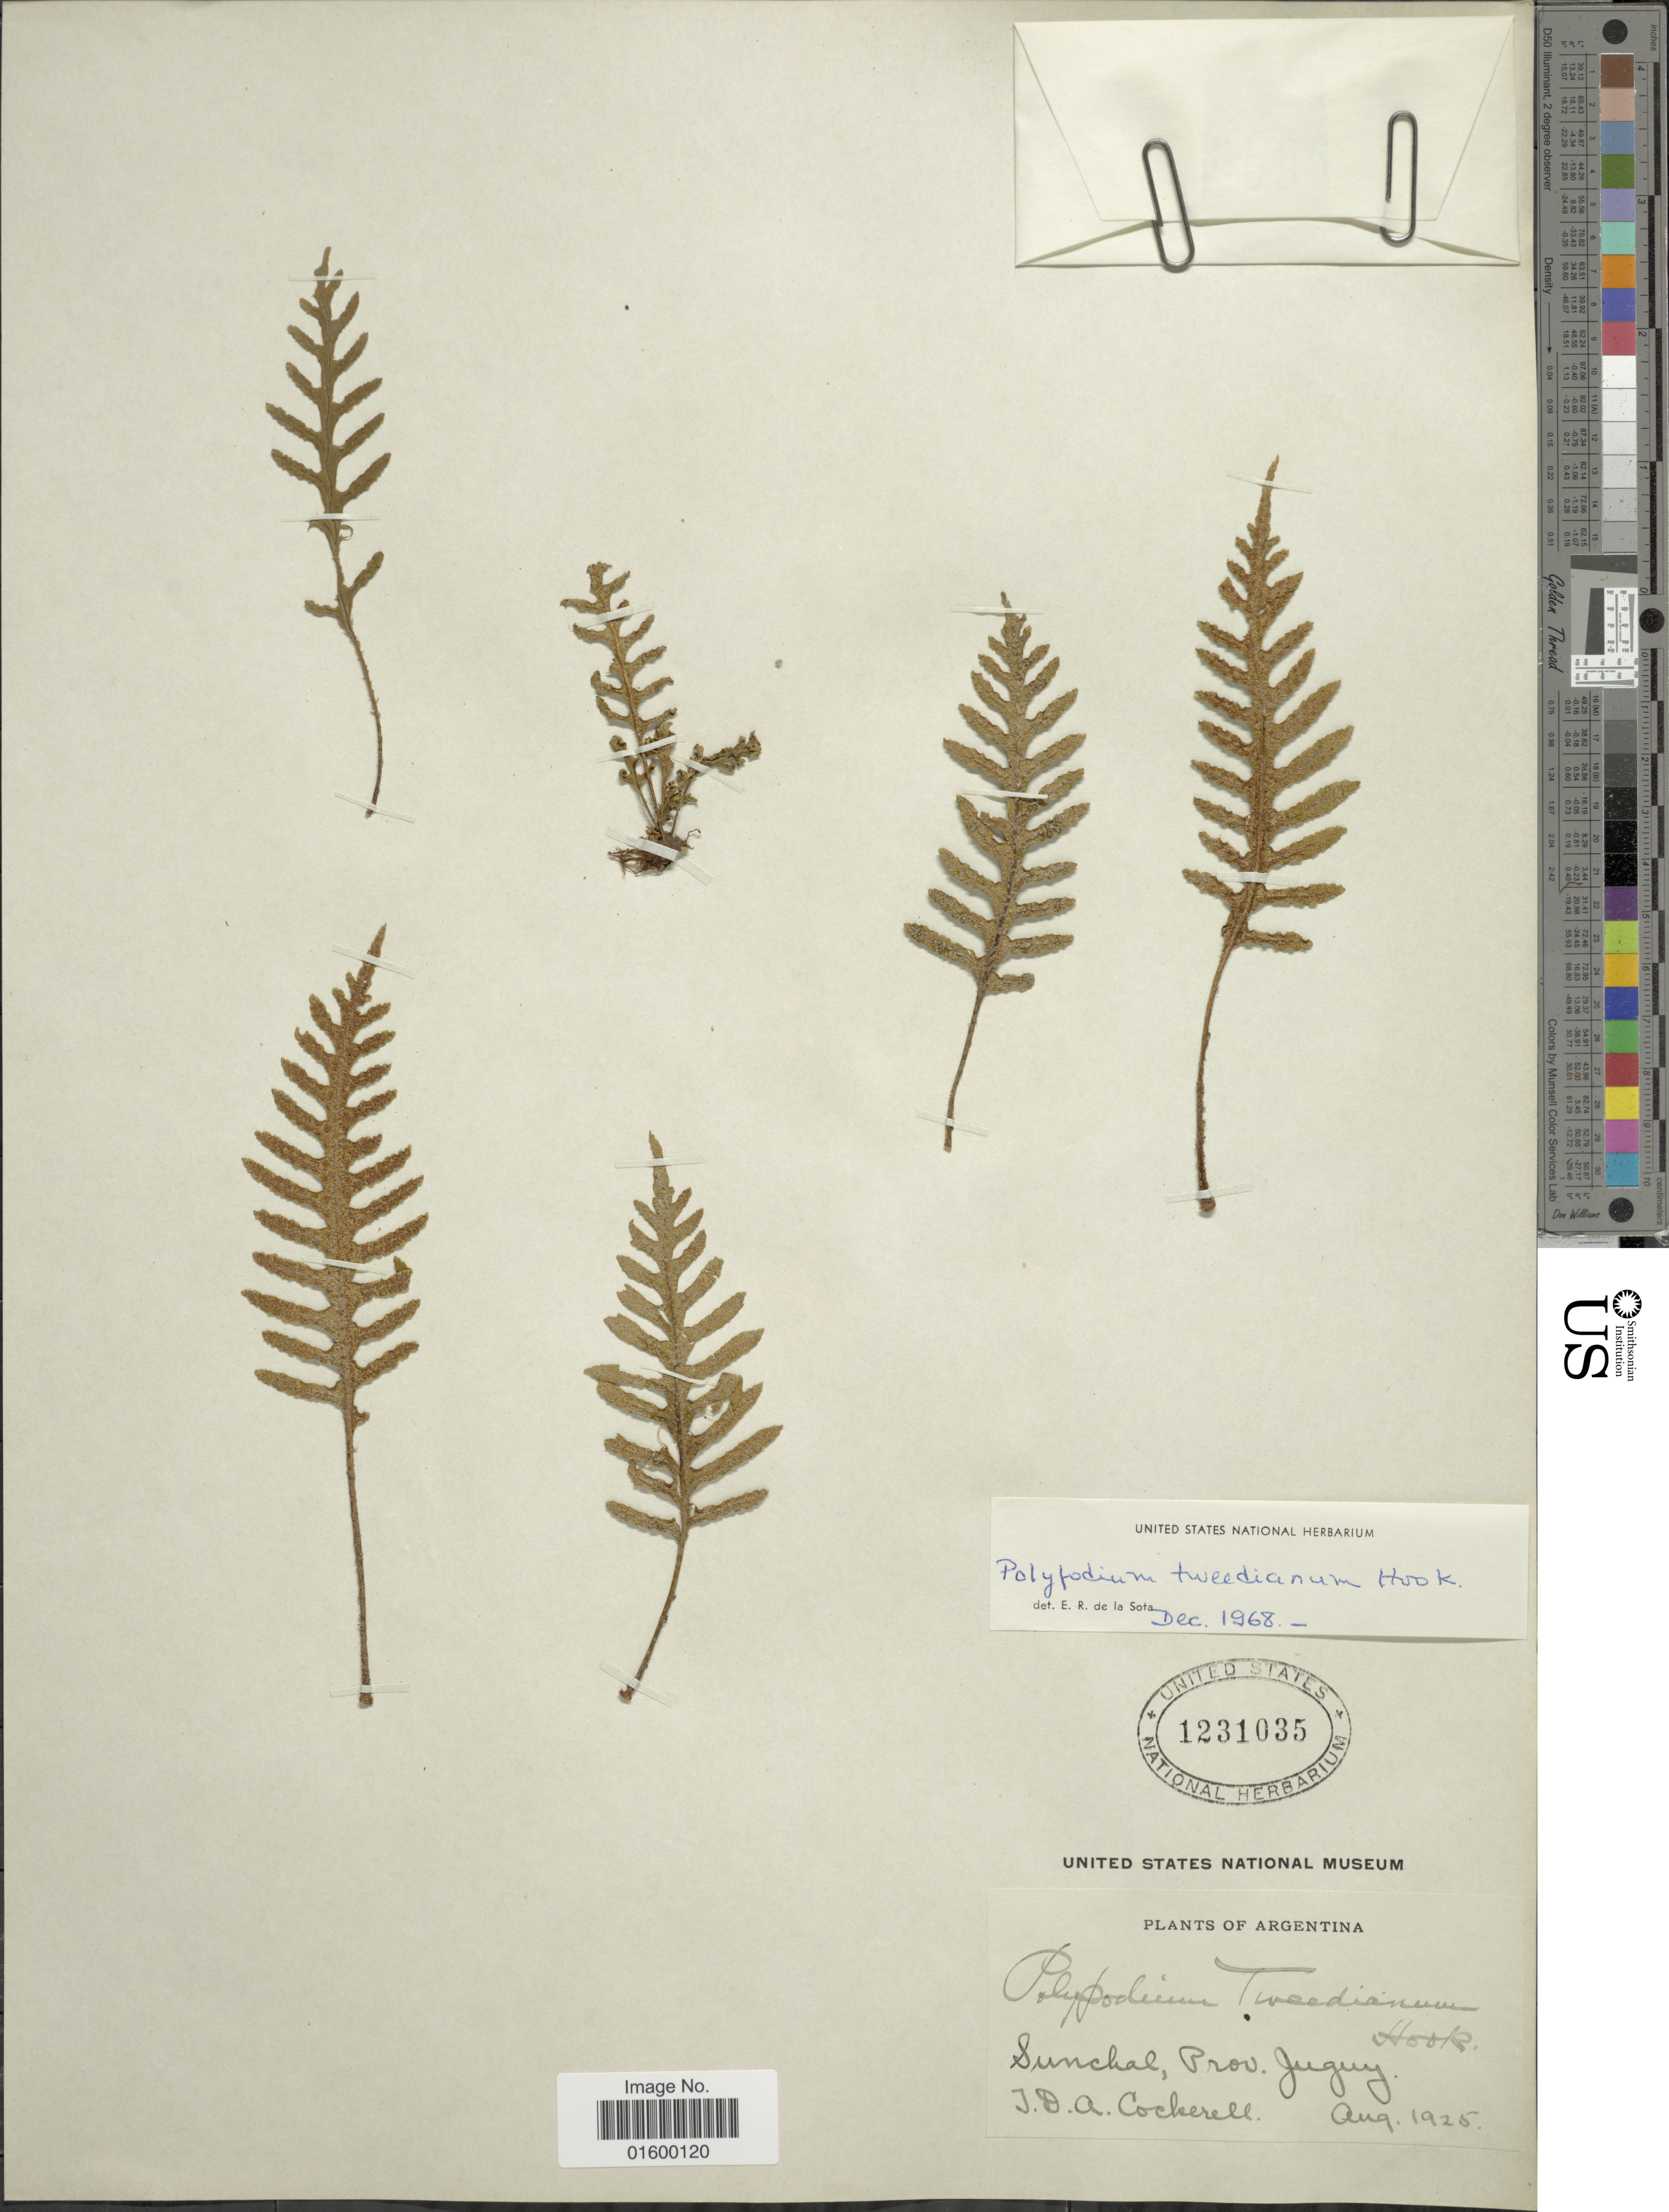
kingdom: Plantae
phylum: Tracheophyta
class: Polypodiopsida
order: Polypodiales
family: Polypodiaceae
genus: Pleopeltis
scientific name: Pleopeltis tweediana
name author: (Hook.) A.R. Sm.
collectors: T. Cockerell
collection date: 1925-08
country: Argentina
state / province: Jujuy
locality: Sunchal, Prov. Jujuy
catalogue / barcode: US 1231035